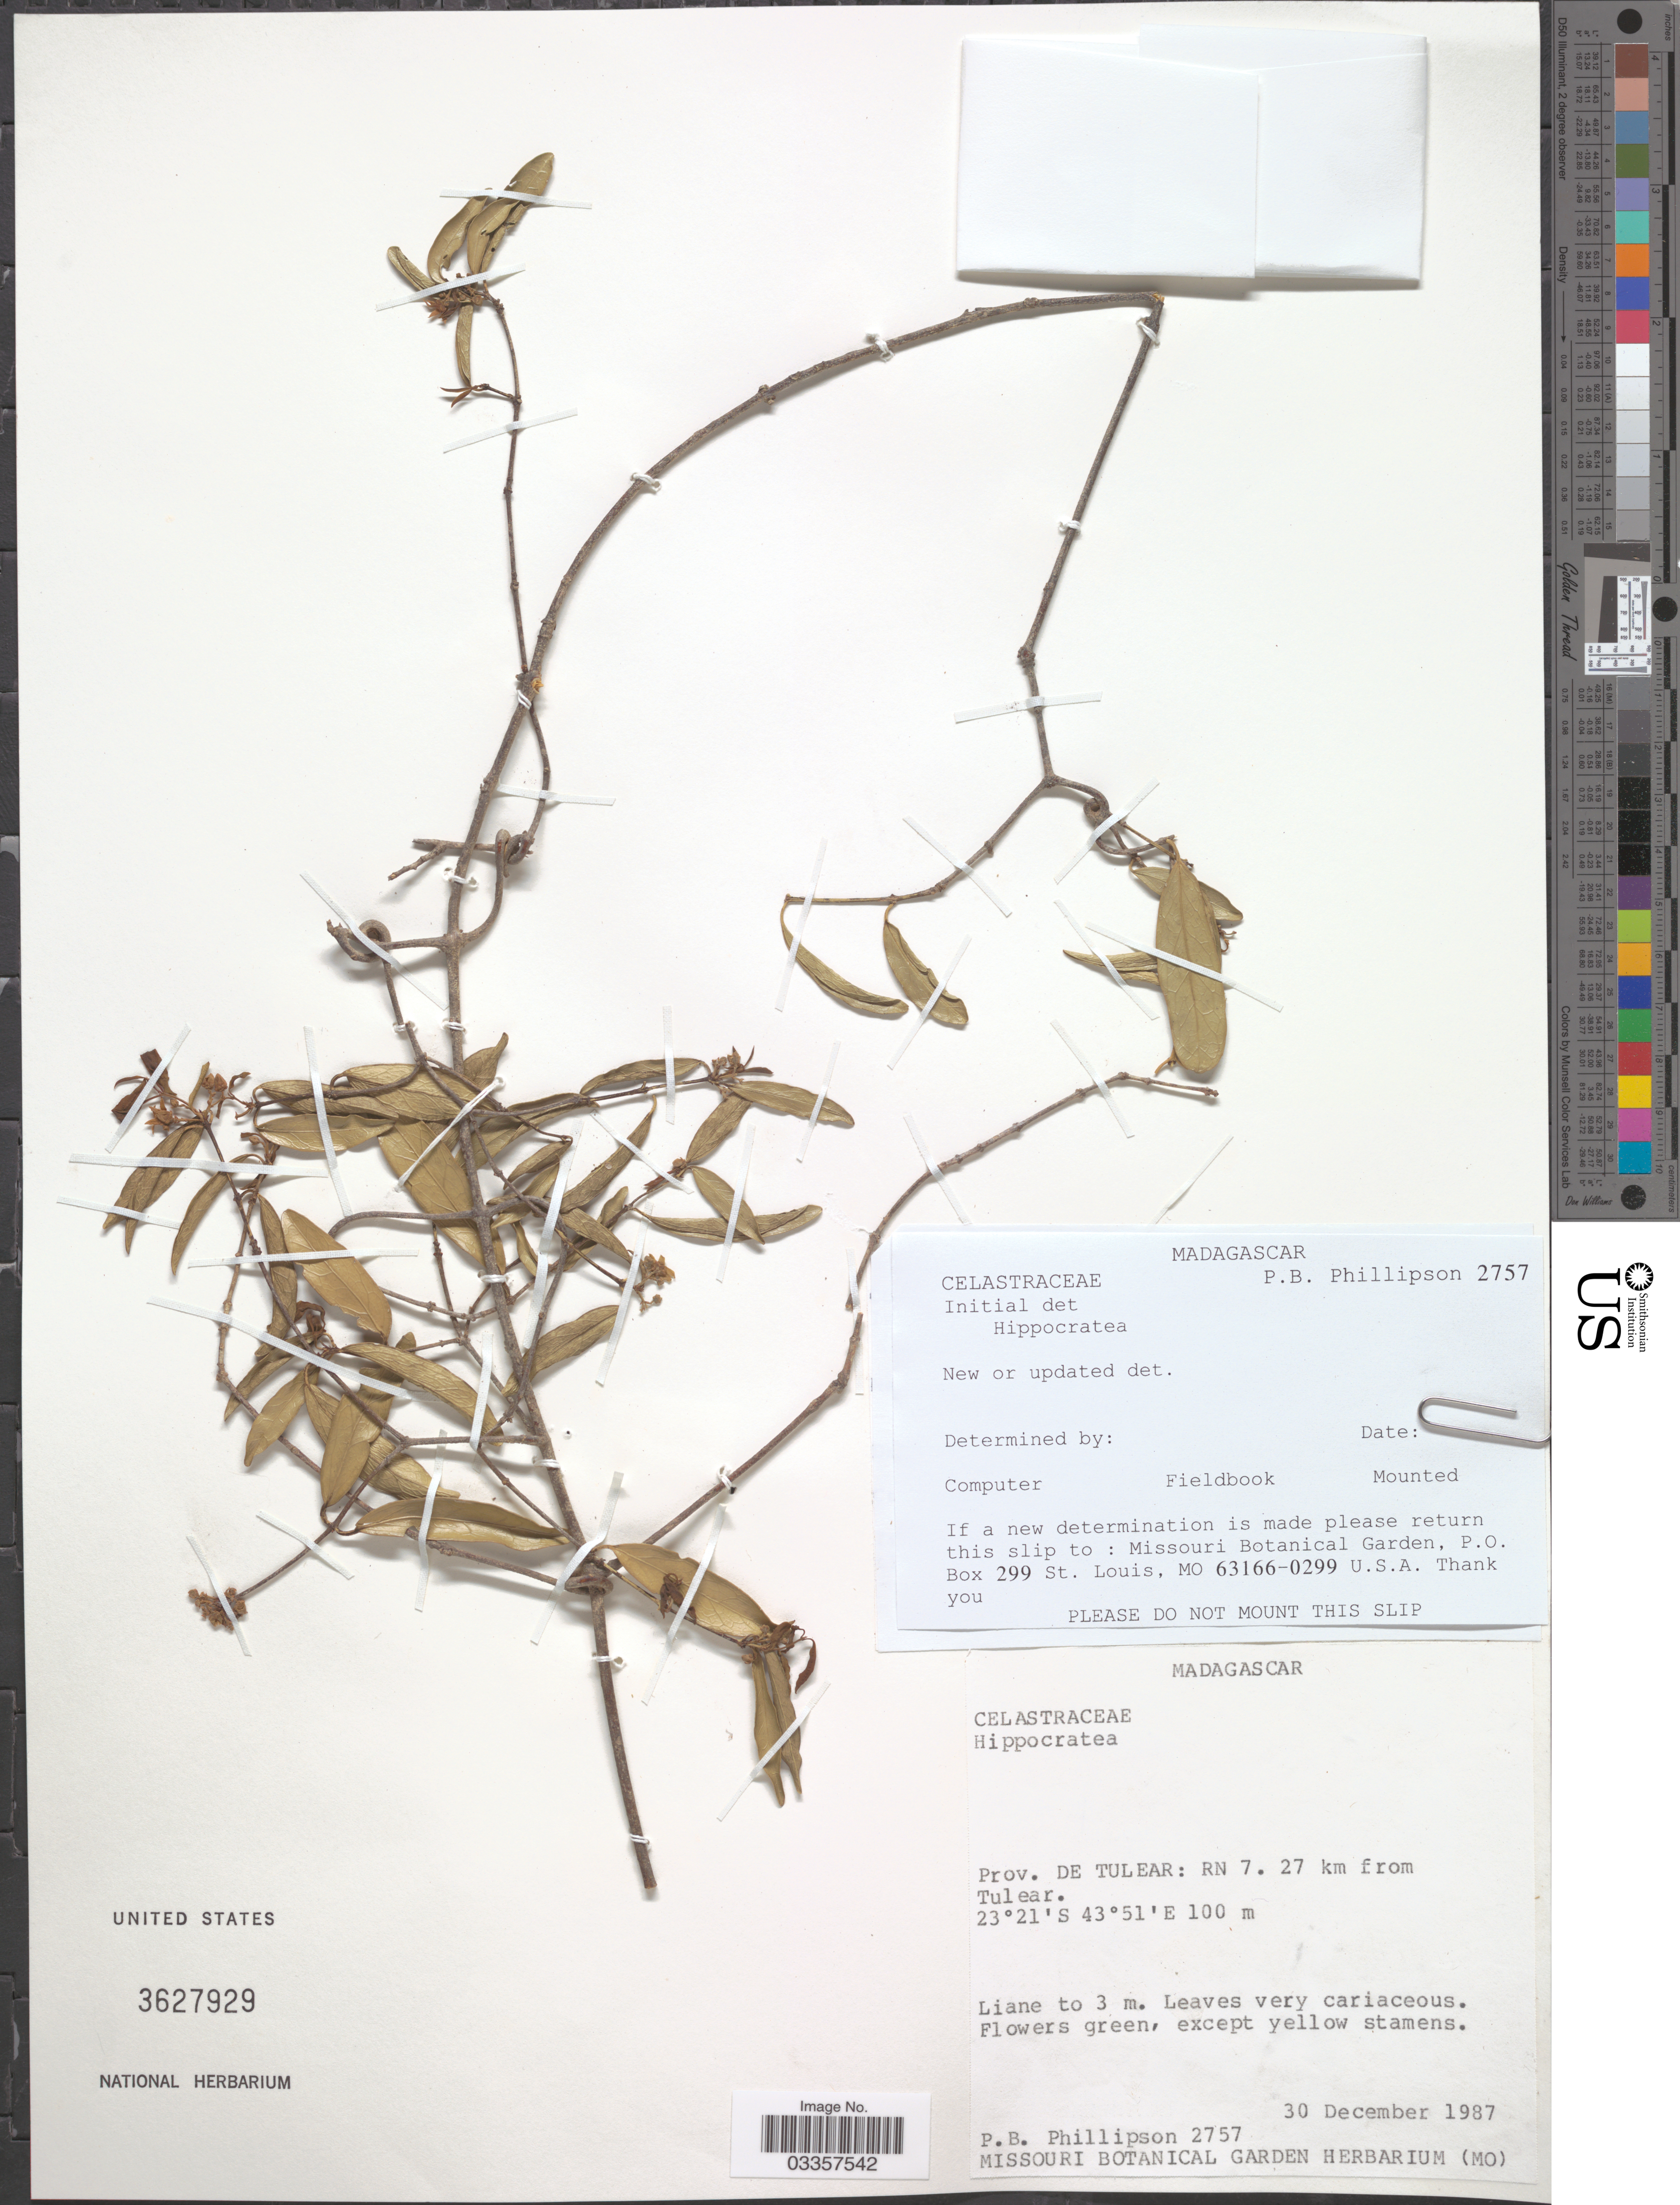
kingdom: Plantae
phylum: Tracheophyta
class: Magnoliopsida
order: Celastrales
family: Celastraceae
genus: Hippocratea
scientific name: Hippocratea sp.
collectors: P. B. Phillipson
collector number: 2757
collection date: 1987-12-30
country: Madagascar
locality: Prov. de Tulear: RN.7. 27 km from Tulear.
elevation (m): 100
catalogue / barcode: US 3627929